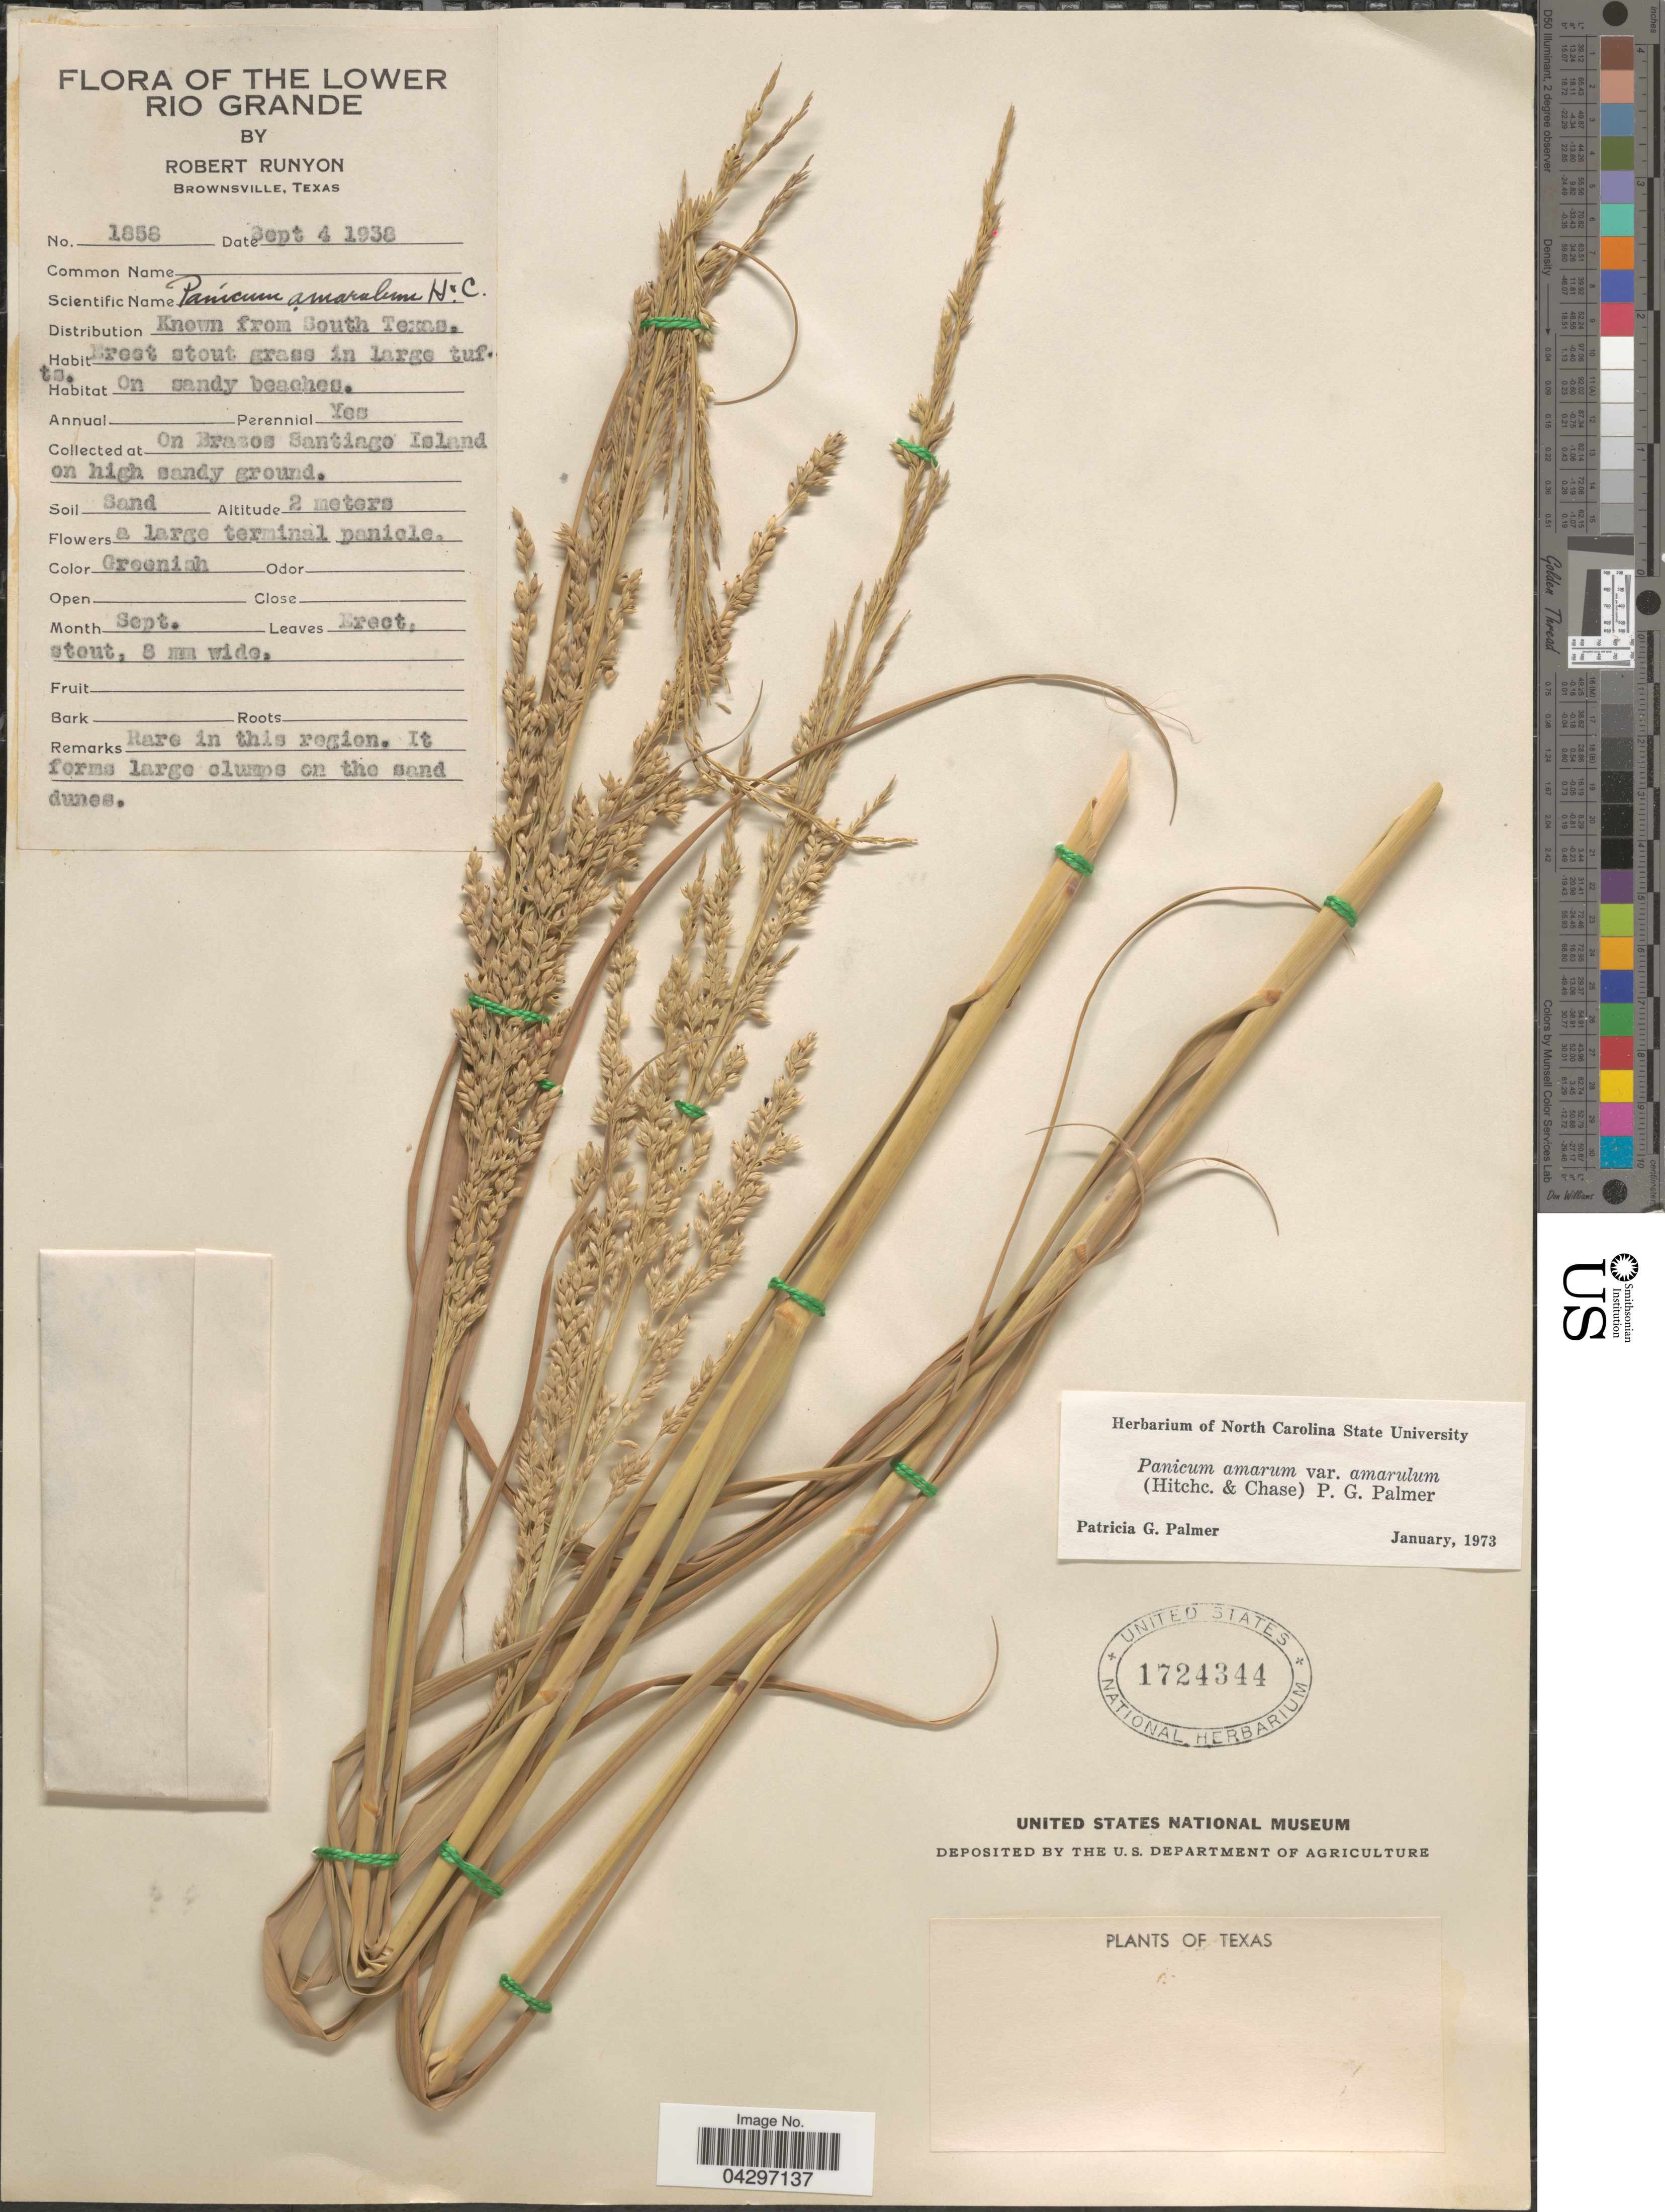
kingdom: Plantae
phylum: Tracheophyta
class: Liliopsida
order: Poales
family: Poaceae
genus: Panicum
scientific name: Panicum amarum var. amarulum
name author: (Hitchc. & Chase) Freckmann & Lelong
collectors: R. Runyon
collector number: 1856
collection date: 1938-09-04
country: United States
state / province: Texas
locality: The Lower Rio Grande. On sandy beaches. On Brazos Santiago Island on high sandy ground.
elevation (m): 2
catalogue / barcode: US 1724344